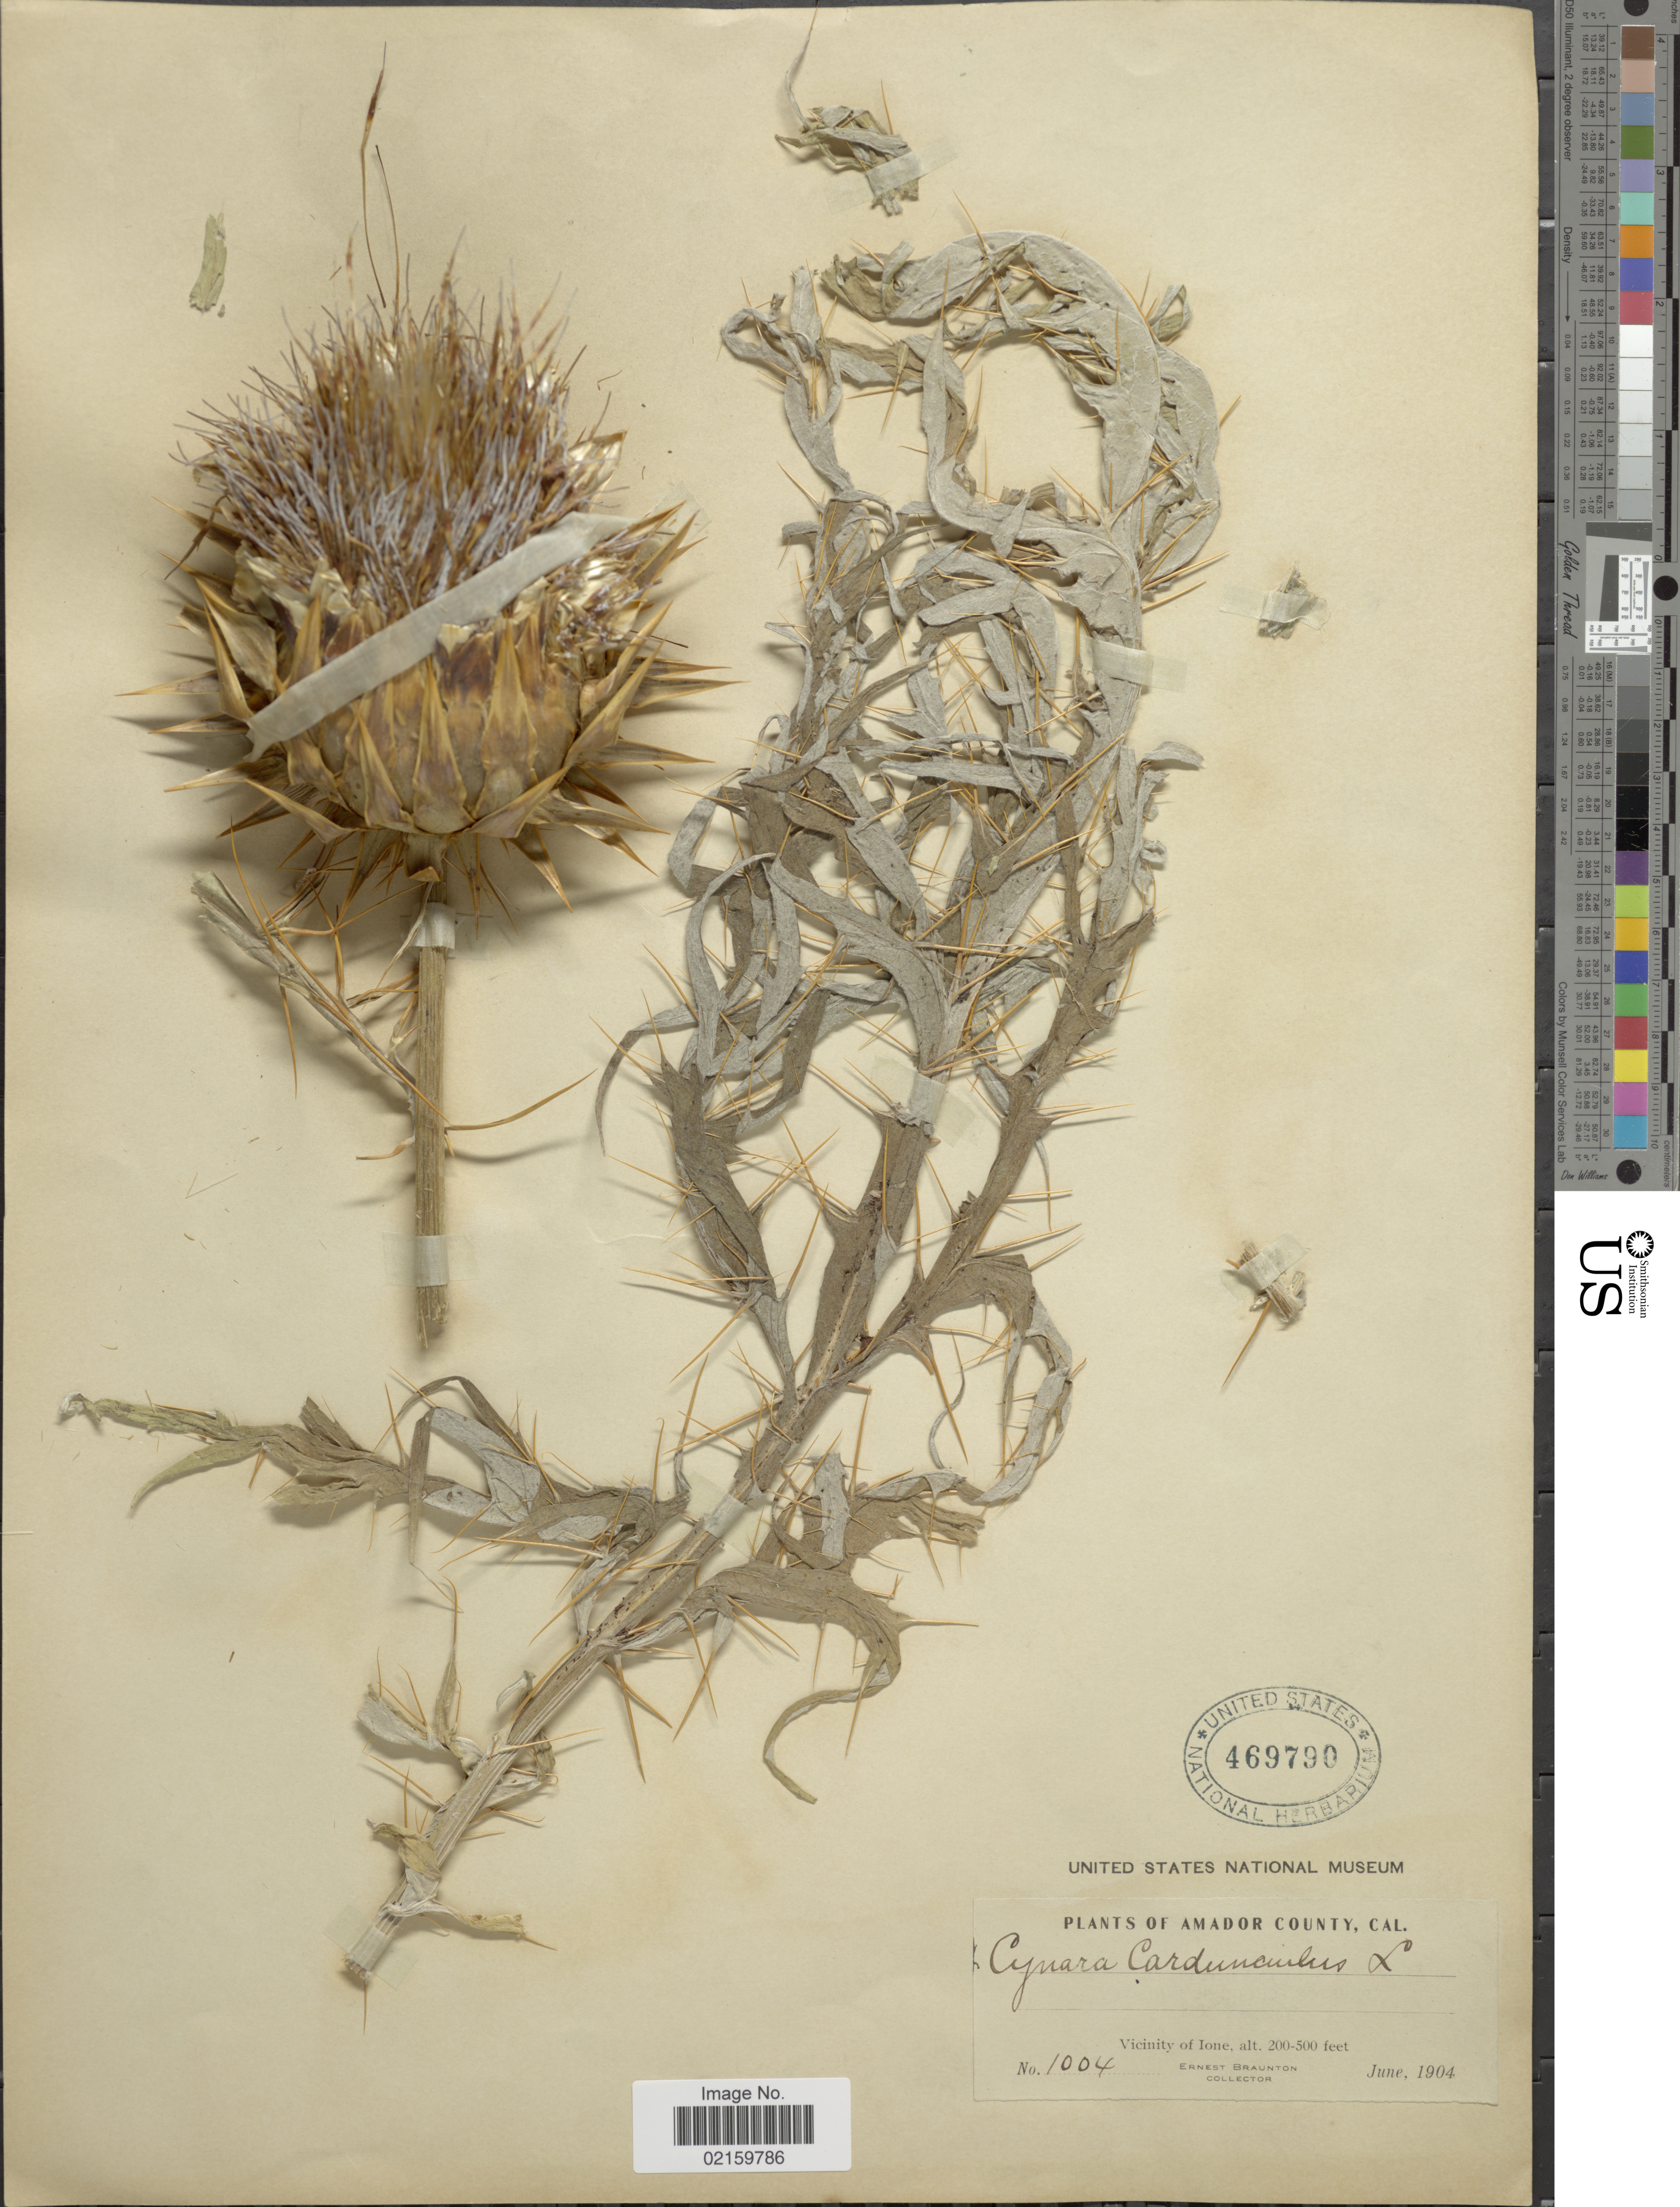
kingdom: Plantae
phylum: Tracheophyta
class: Magnoliopsida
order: Asterales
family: Asteraceae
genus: Cynara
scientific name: Cynara cardunculus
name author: L.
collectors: E. Braunton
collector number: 1004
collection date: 1904-06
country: United States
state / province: California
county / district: Amador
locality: Amador County, Cal.Vicinity of Ione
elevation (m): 61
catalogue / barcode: US 469790